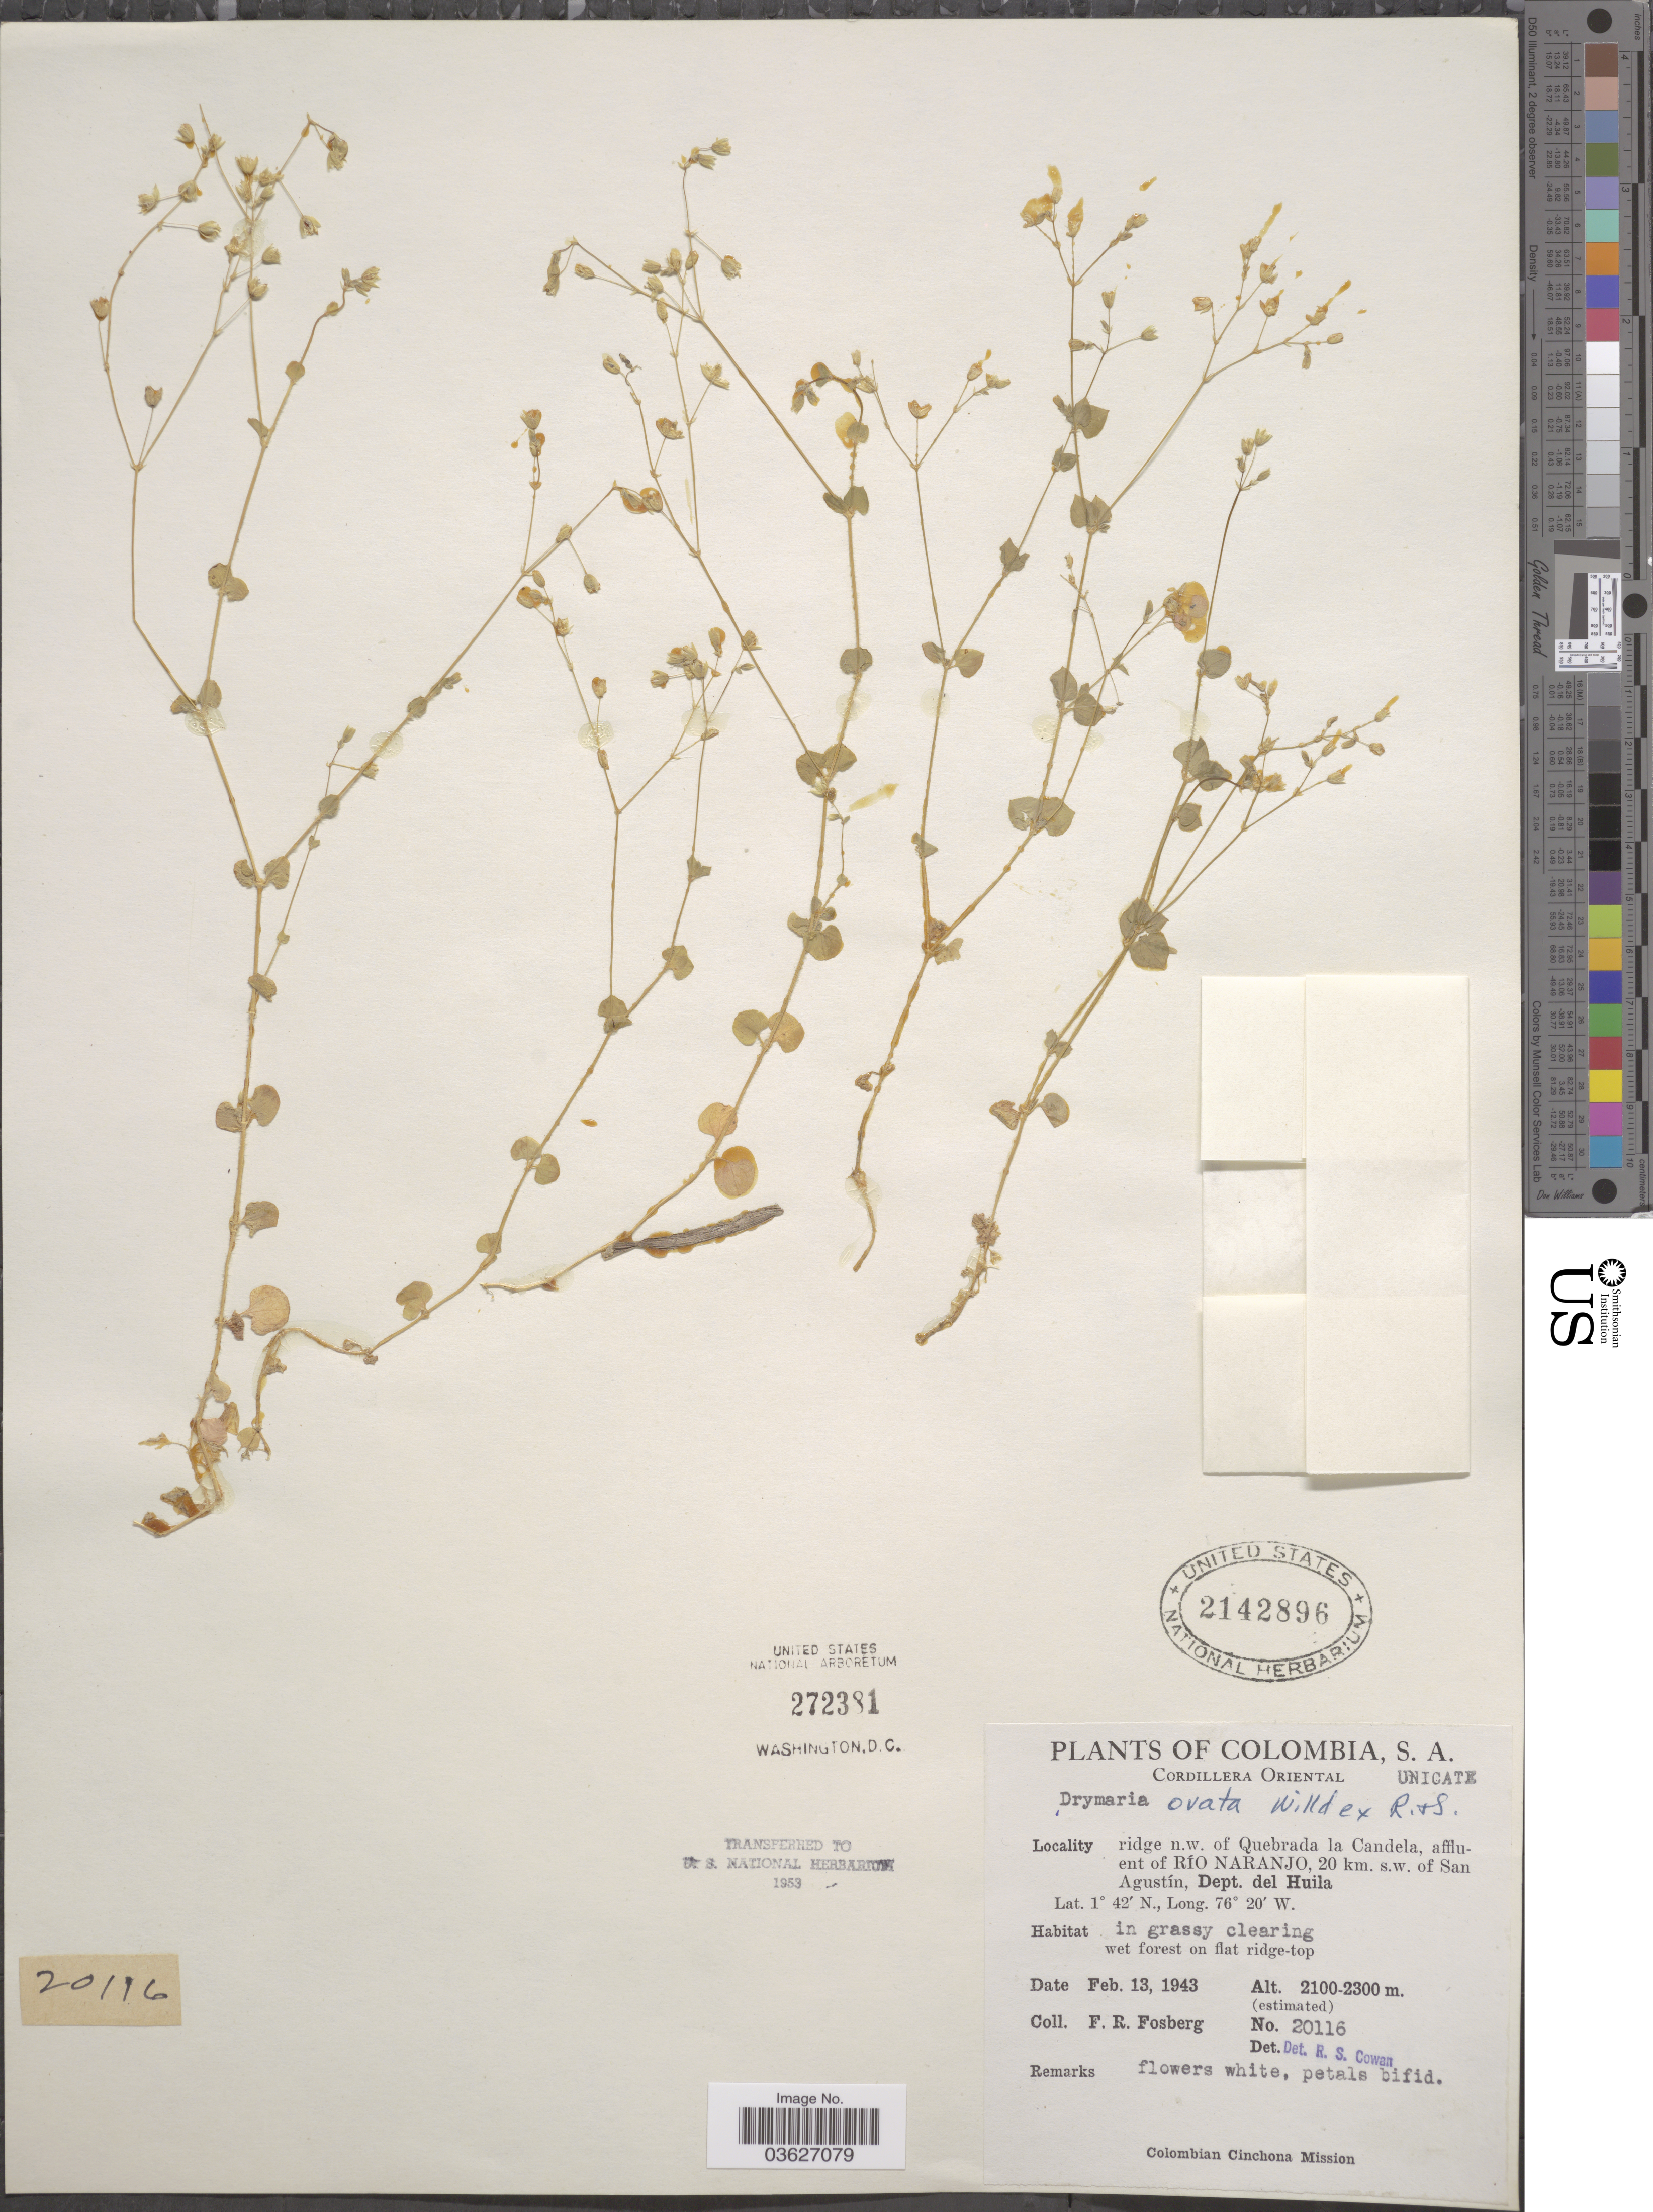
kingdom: Plantae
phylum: Tracheophyta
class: Magnoliopsida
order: Caryophyllales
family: Caryophyllaceae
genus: Drymaria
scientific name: Drymaria ovata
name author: Humb. & Bonpl. ex Schult.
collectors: F. R. Fosberg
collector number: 20116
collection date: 1943-02-13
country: Colombia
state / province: Huila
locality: Cordillera Oriental. Ridge n.w. of Quebrada la Candela, affluent of Río Naranjo, 20 km. s. w. of San Agustín, Dept. del Huila.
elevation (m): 2100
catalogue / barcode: US 2142896